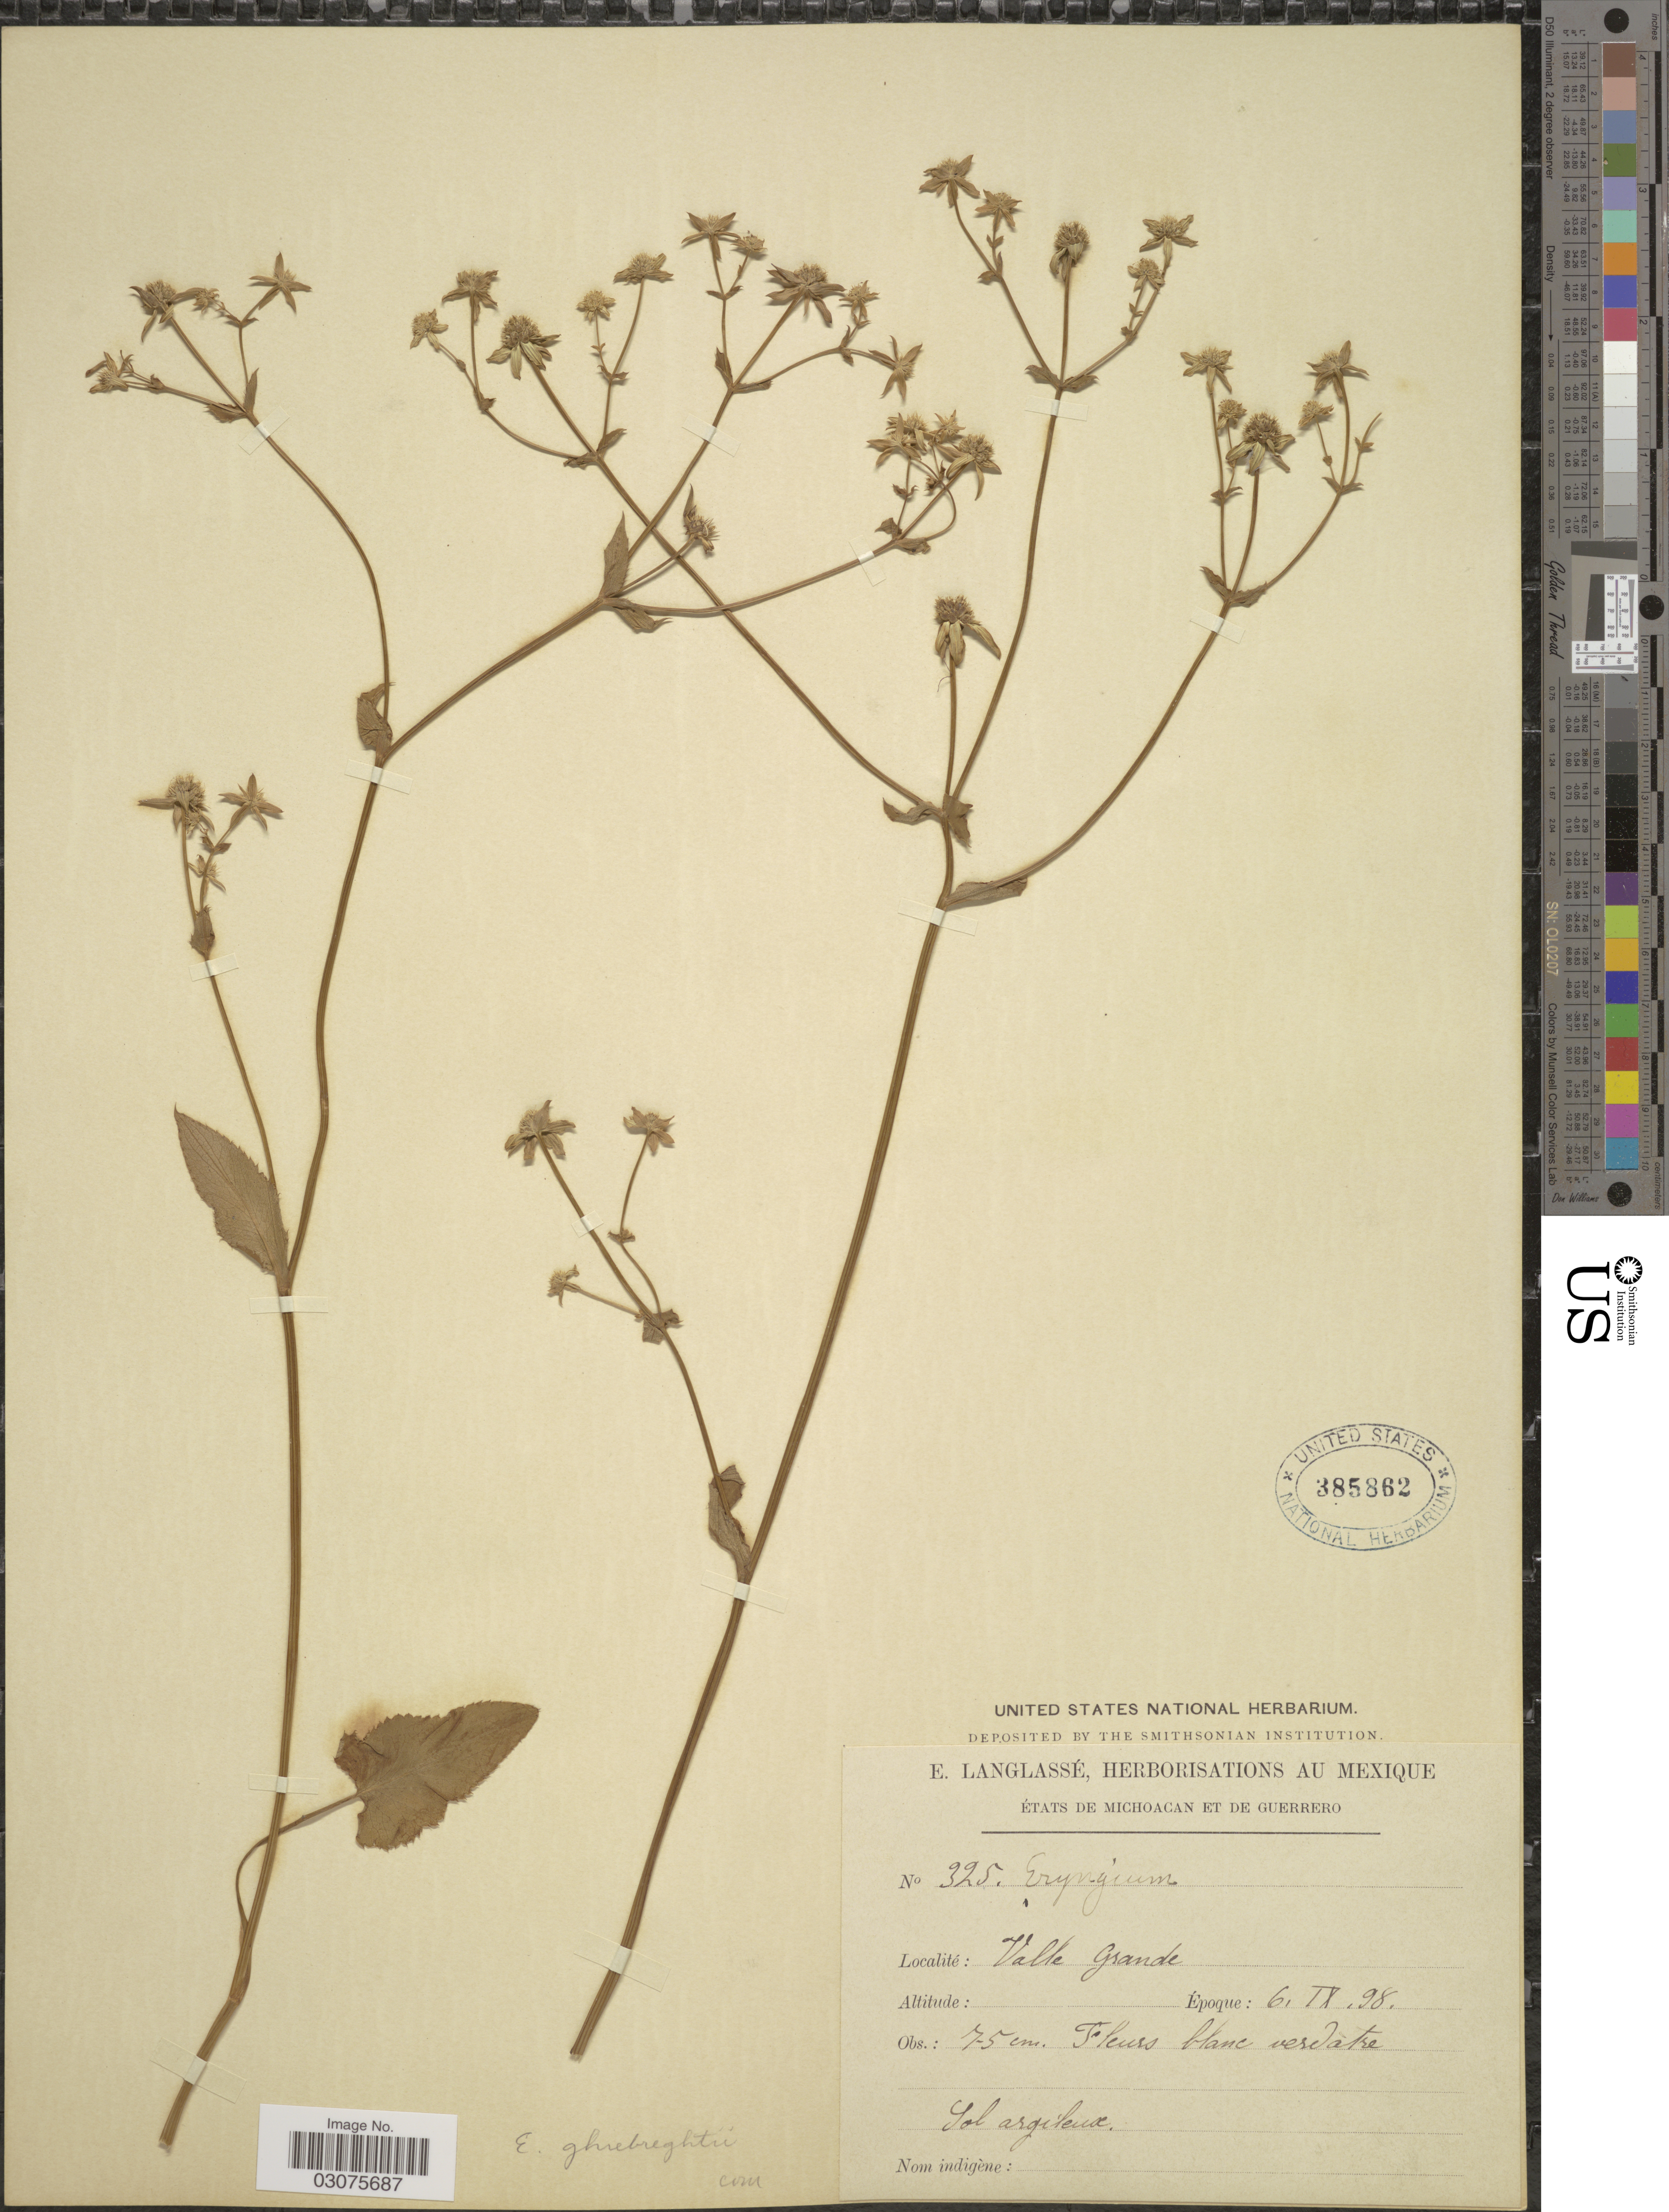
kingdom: Plantae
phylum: Tracheophyta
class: Magnoliopsida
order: Apiales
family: Apiaceae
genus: Eryngium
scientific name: Eryngium ghiesbreghtii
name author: Decne.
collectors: E. Langlassé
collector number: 325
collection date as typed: Transcribed d/m/y: 6/9/98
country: Mexico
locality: États de Michoacan et de Guerrero. Valle Grande.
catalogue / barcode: US 385862